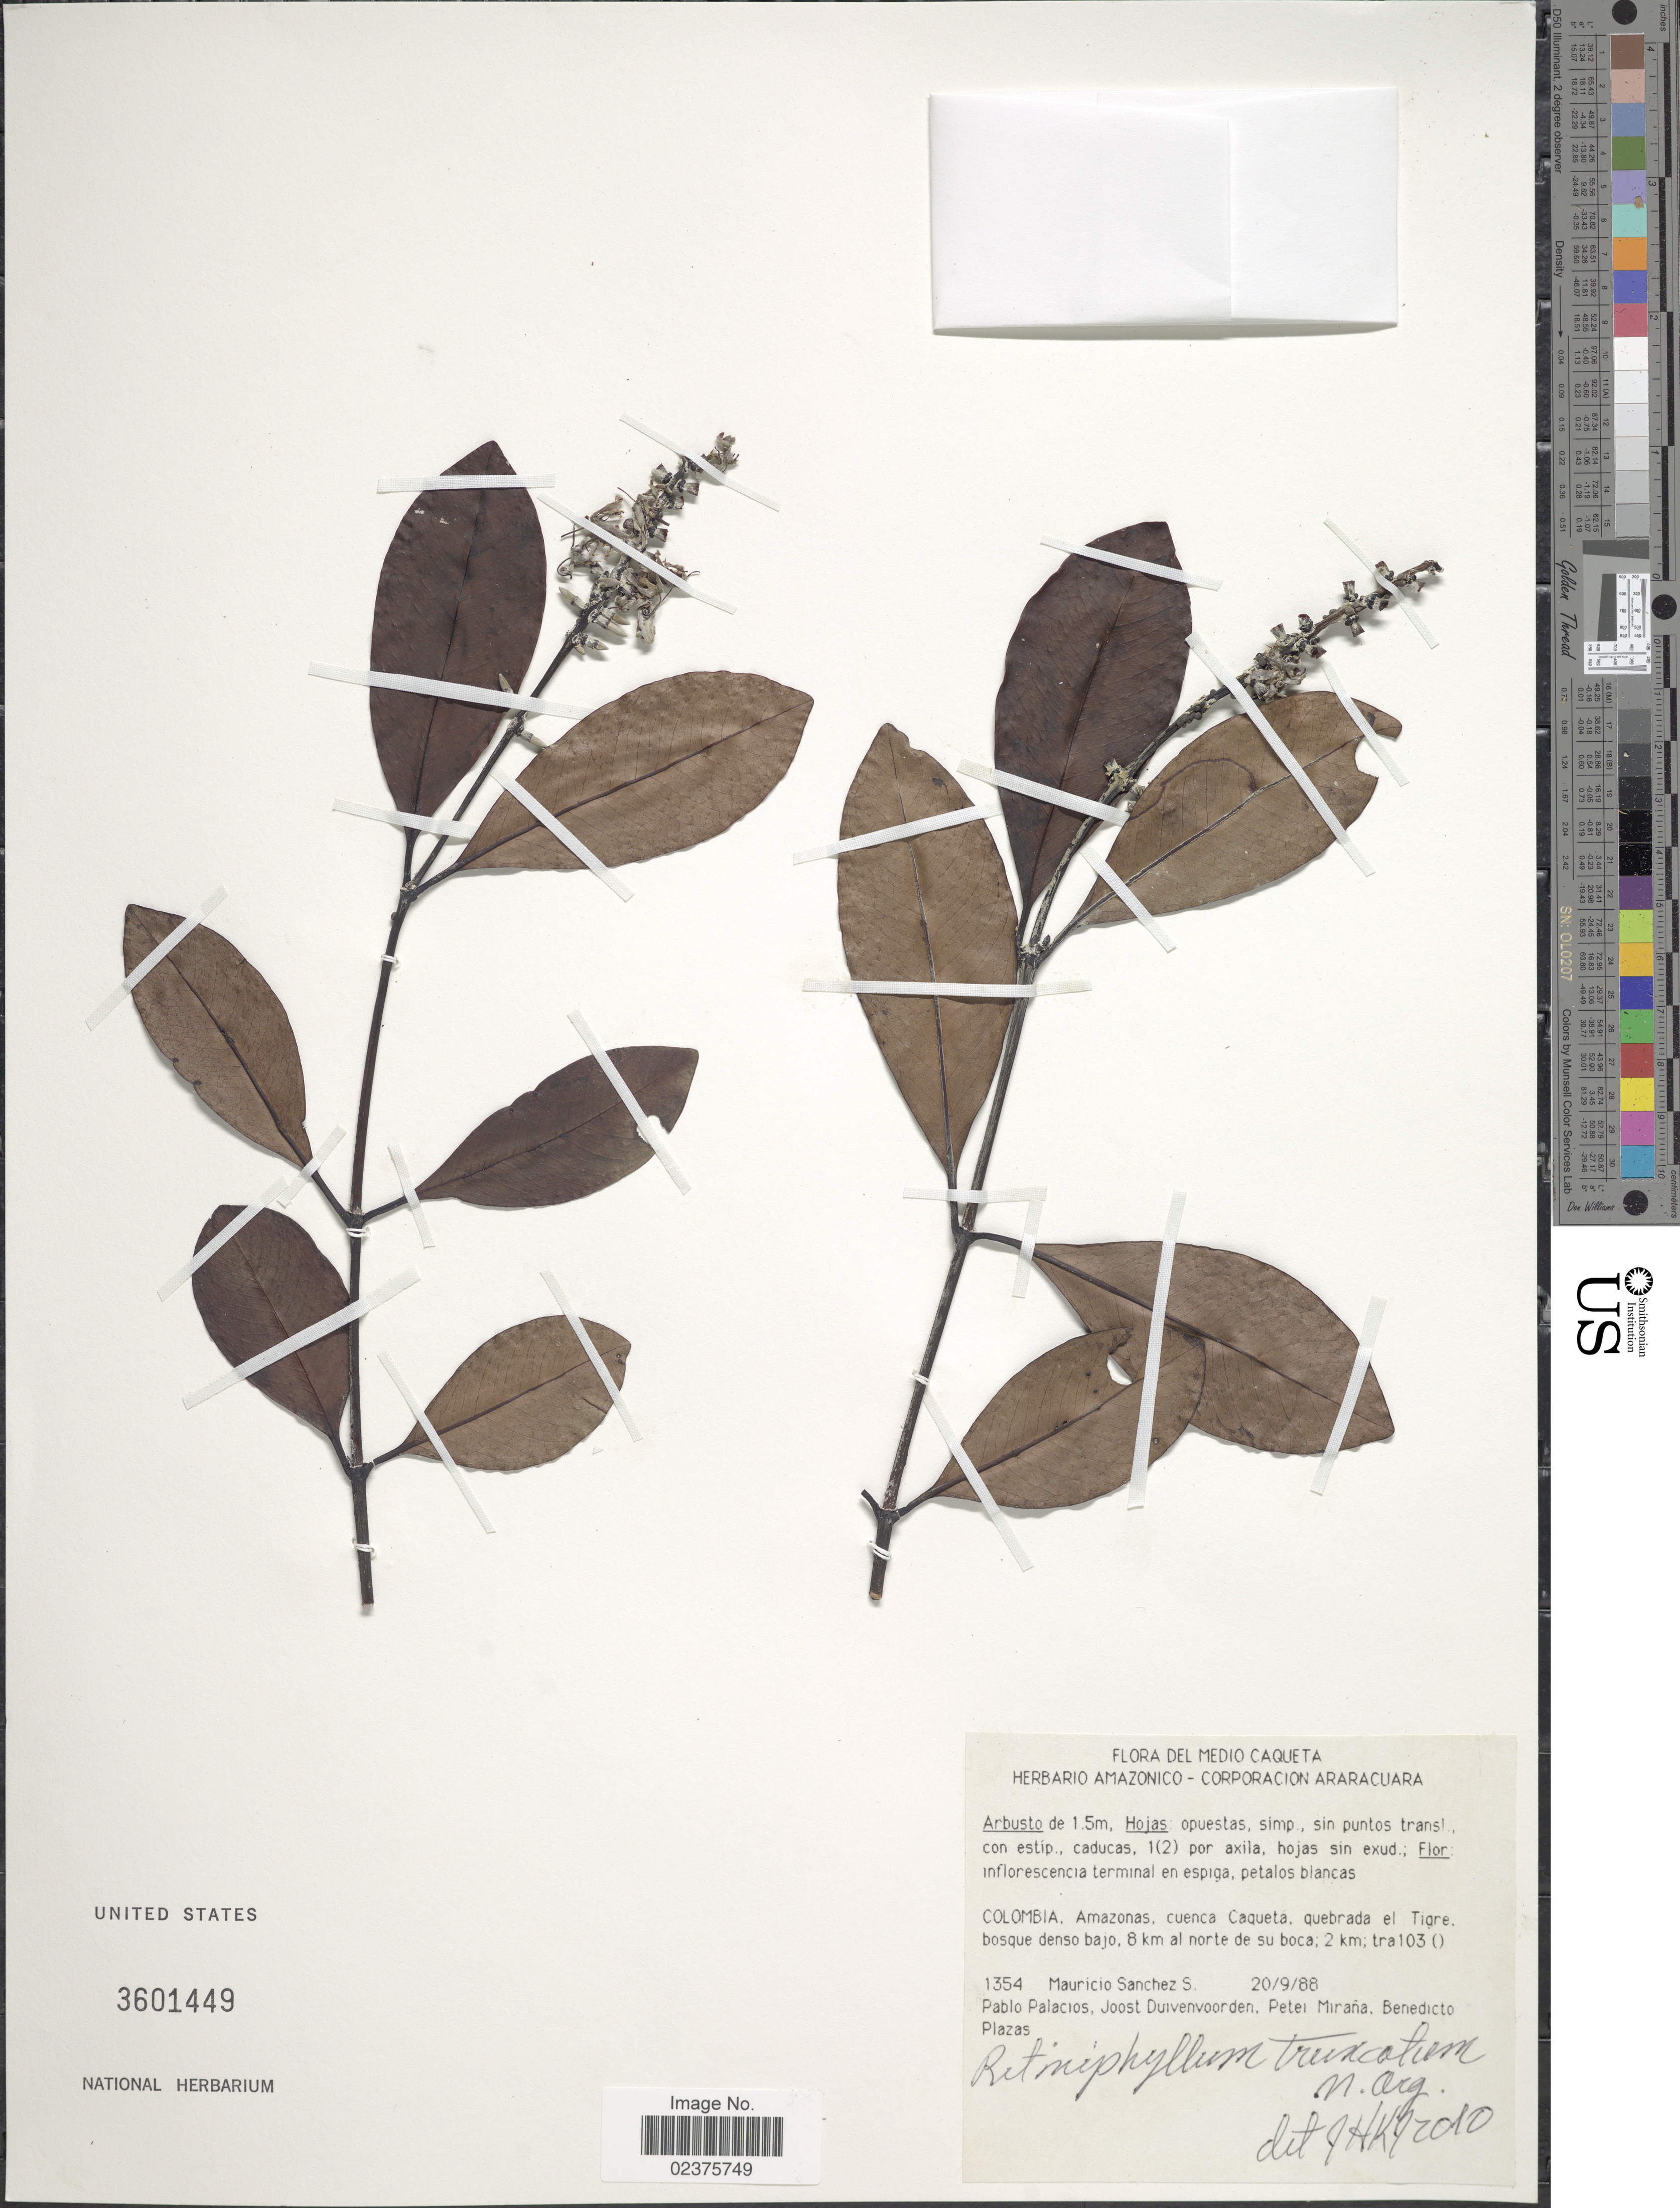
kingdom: Plantae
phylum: Tracheophyta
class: Magnoliopsida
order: Gentianales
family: Rubiaceae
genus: Retiniphyllum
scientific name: Retiniphyllum truncatum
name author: Müll. Arg.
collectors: M. Sanchez S., P. Palacios, J. Duivenvoorden, P. Miraña & B. Plazas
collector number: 1354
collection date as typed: Transcribed d/m/y: 20/9/88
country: Colombia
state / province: Amazônas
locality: Del Medio Caqueta, Cuenca Caquetá, quebrada el Tigre, bosque denso bajo, 8 km al norte de su boca; 2 km; tra103 ()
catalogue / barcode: US 3601449